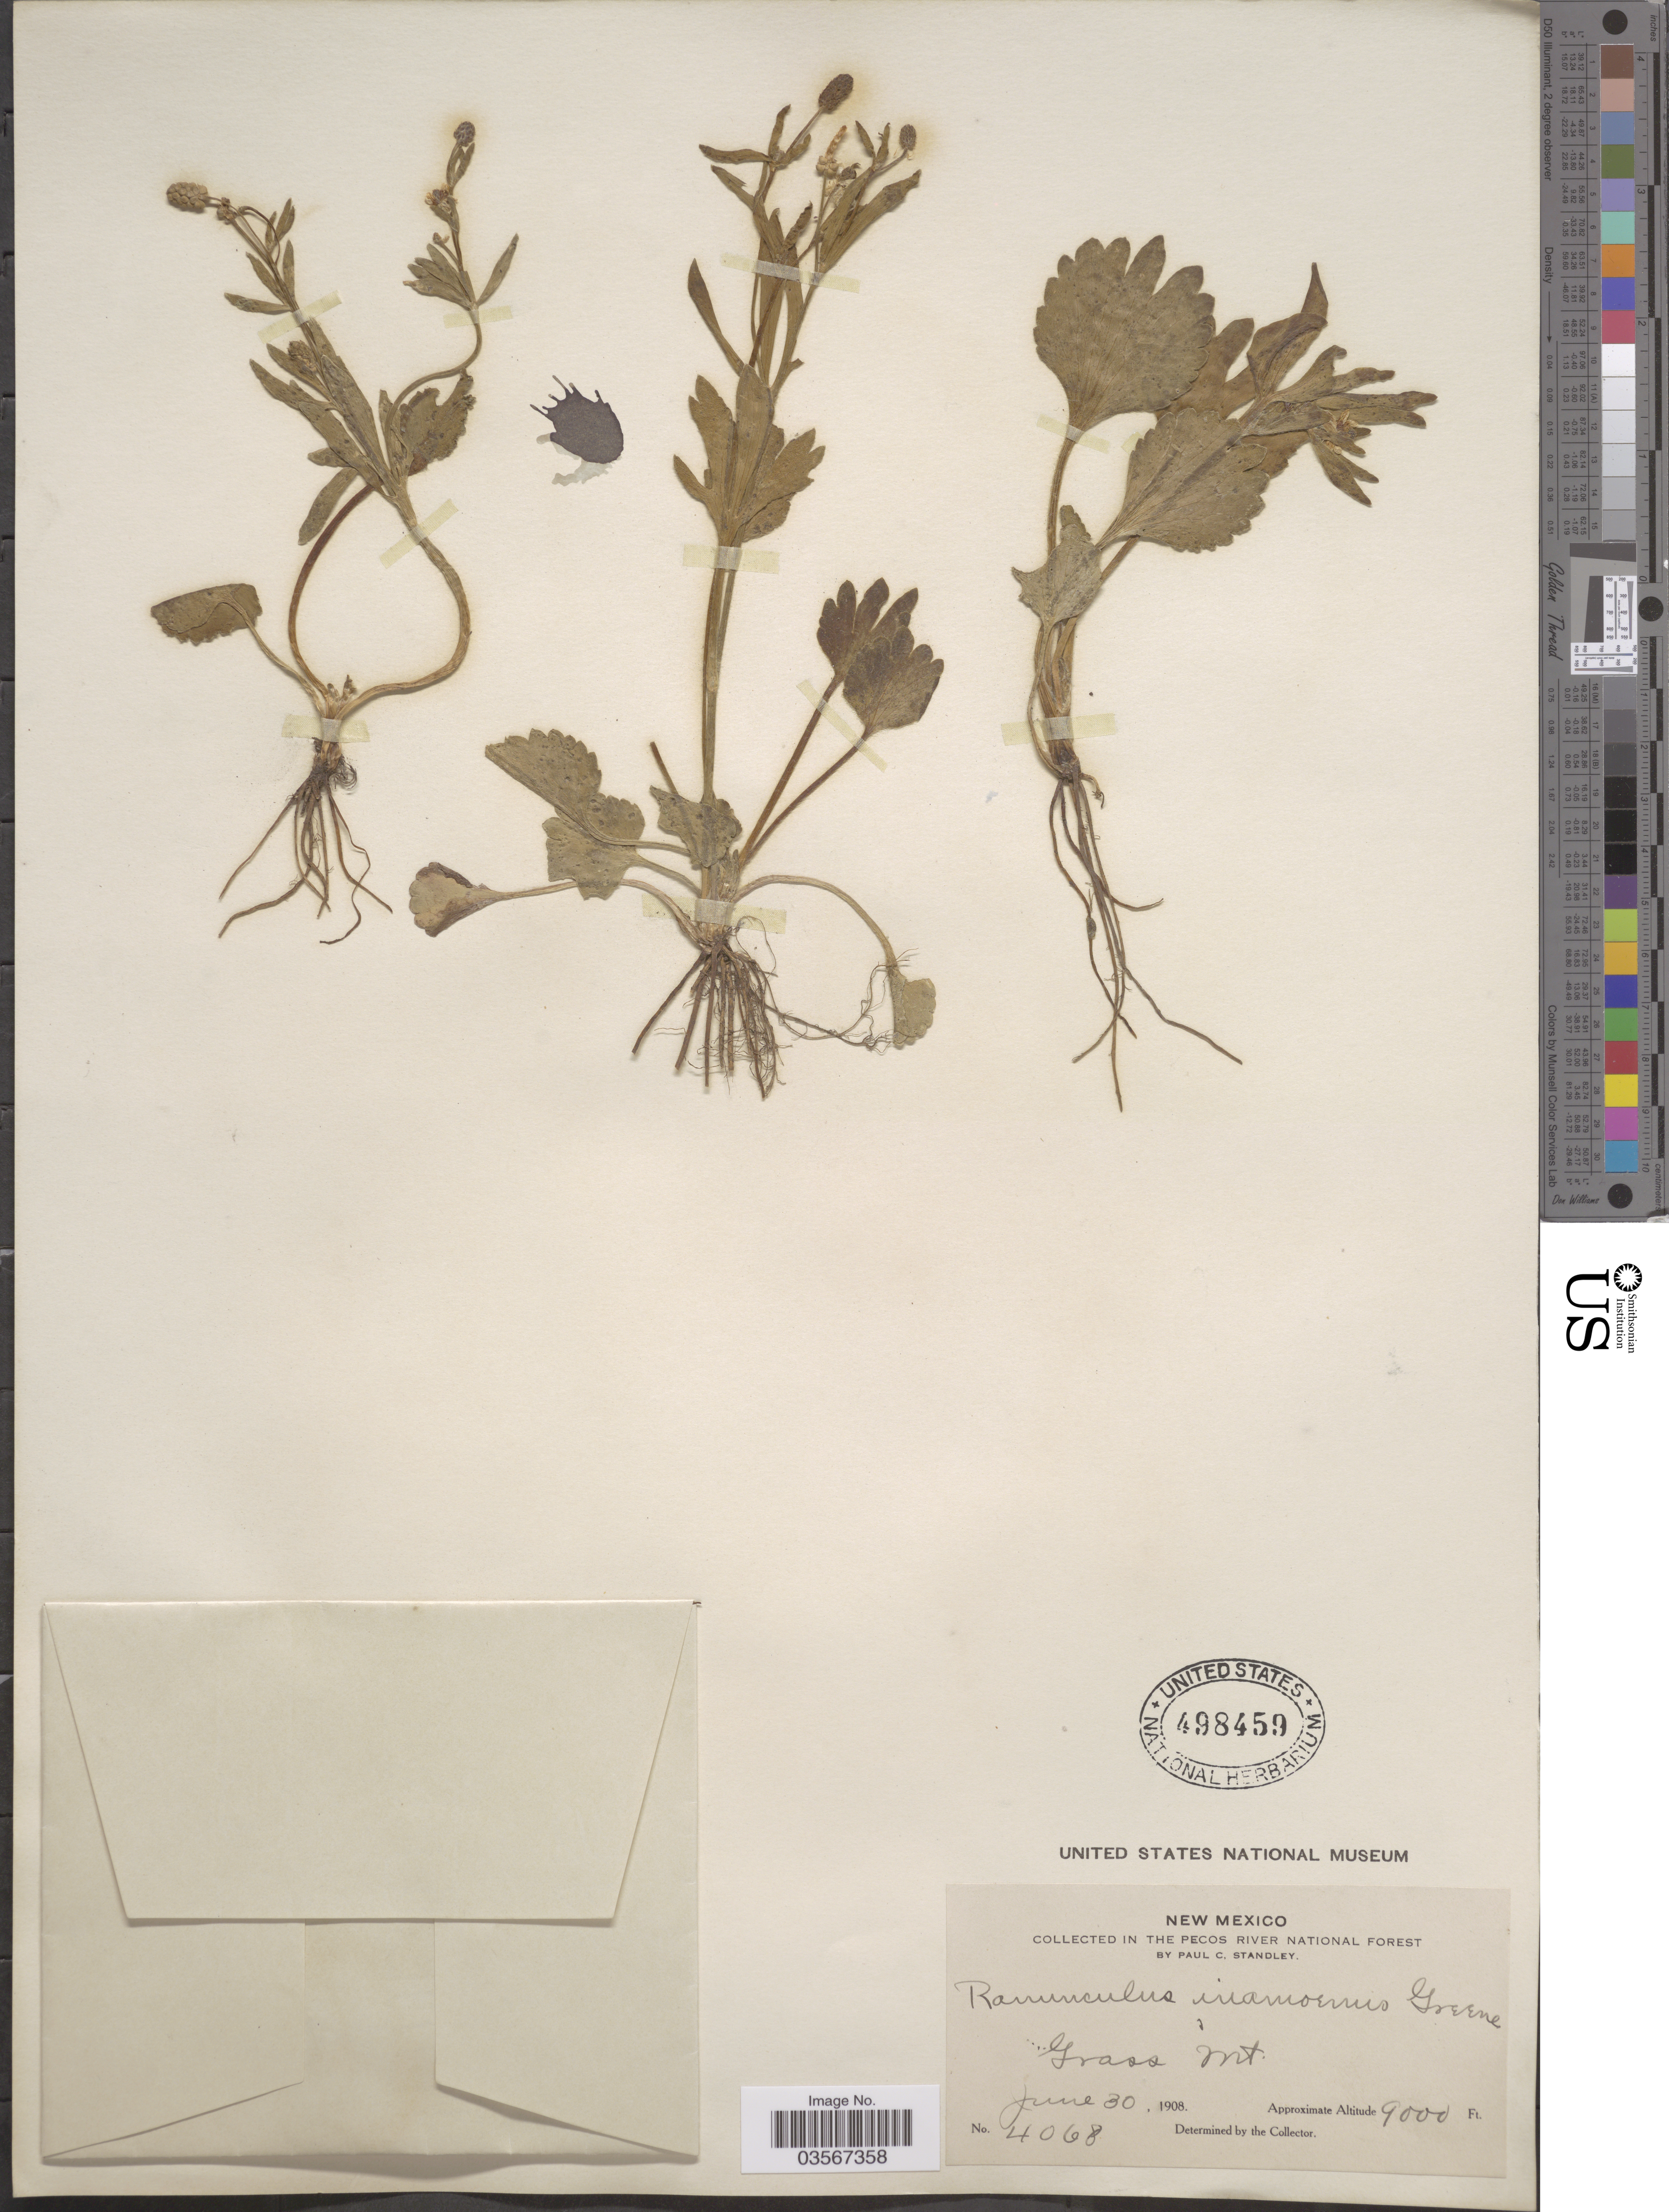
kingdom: Plantae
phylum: Tracheophyta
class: Magnoliopsida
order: Ranunculales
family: Ranunculaceae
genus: Ranunculus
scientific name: Ranunculus inamoenus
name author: Greene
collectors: P. C. Standley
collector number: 4068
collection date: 1908-06-30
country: United States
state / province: New Mexico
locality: In The Pecos River National Forest. Grass Mt.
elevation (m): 2743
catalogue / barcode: US 498459